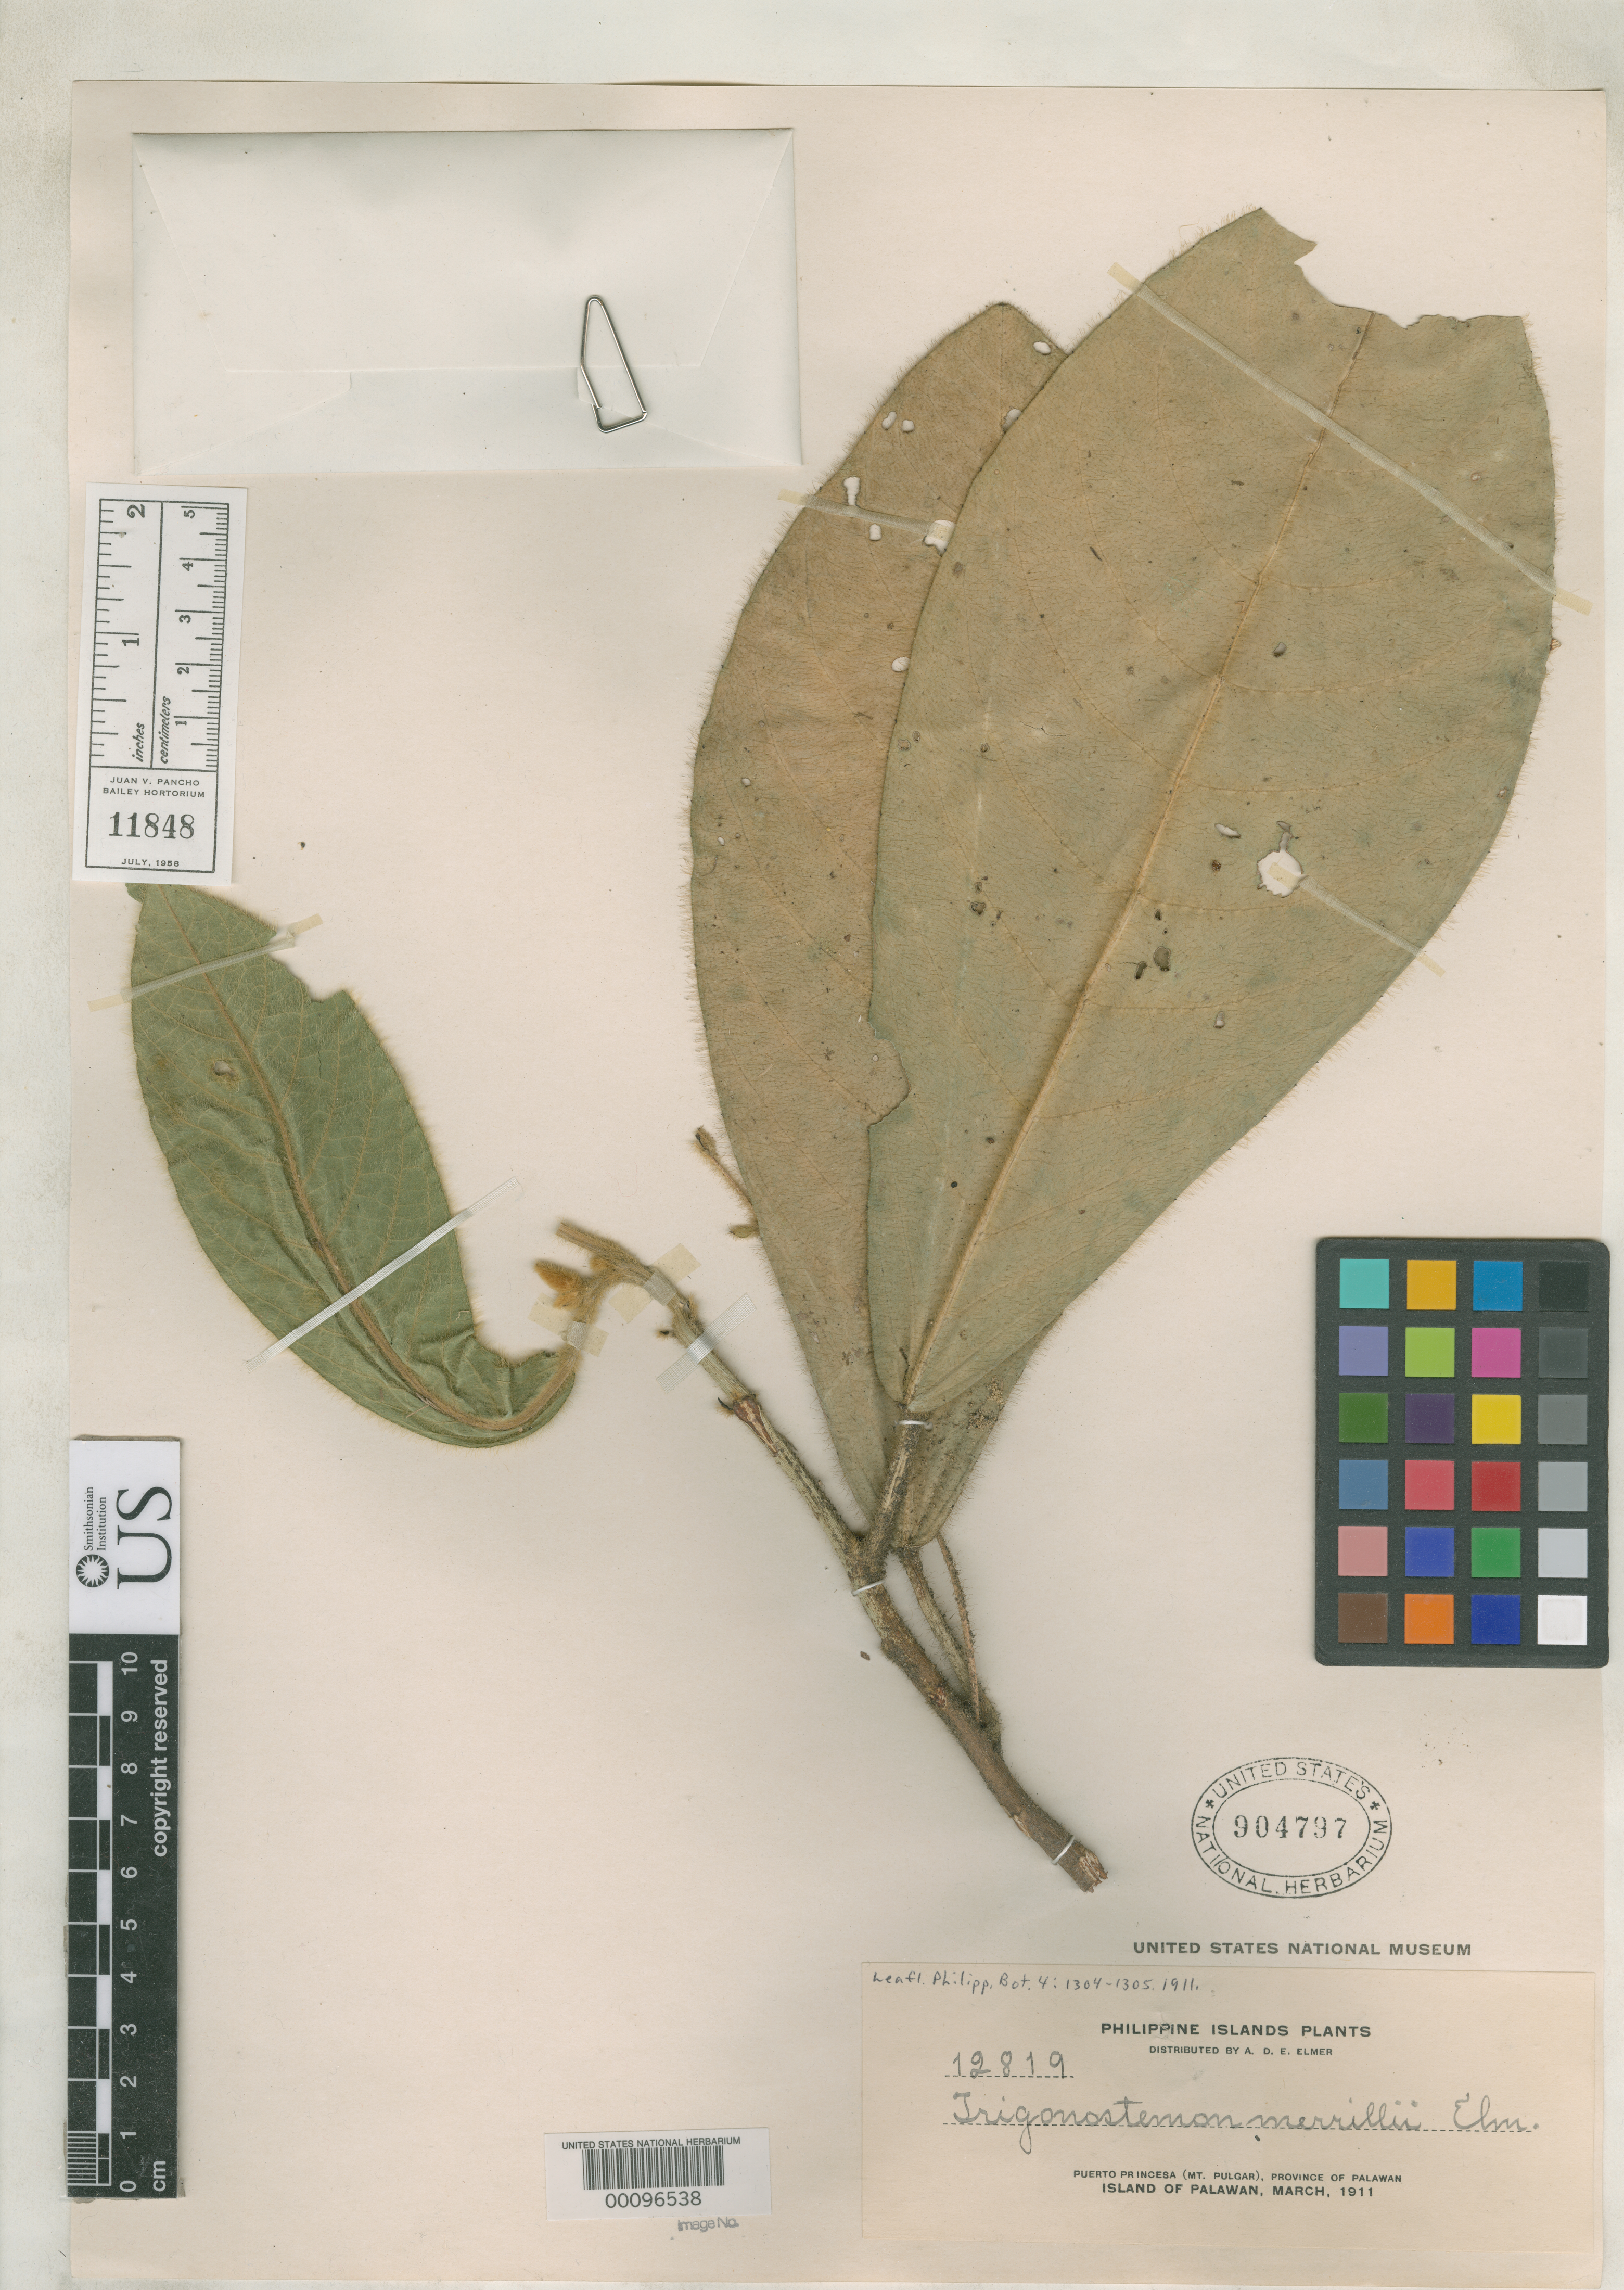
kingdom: Plantae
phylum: Tracheophyta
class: Magnoliopsida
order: Malpighiales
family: Euphorbiaceae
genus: Trigonostemon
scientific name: Trigonostemon merrillii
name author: Elmer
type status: Isotype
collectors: A. D. E. Elmer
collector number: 12819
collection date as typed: Mar 1911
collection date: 1911-03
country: Philippines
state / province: Mimaropa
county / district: Palawan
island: Palawan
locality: Puerto Princesa, Mt. Pulgar; alt. 750 Ft.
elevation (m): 229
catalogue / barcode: US 904797